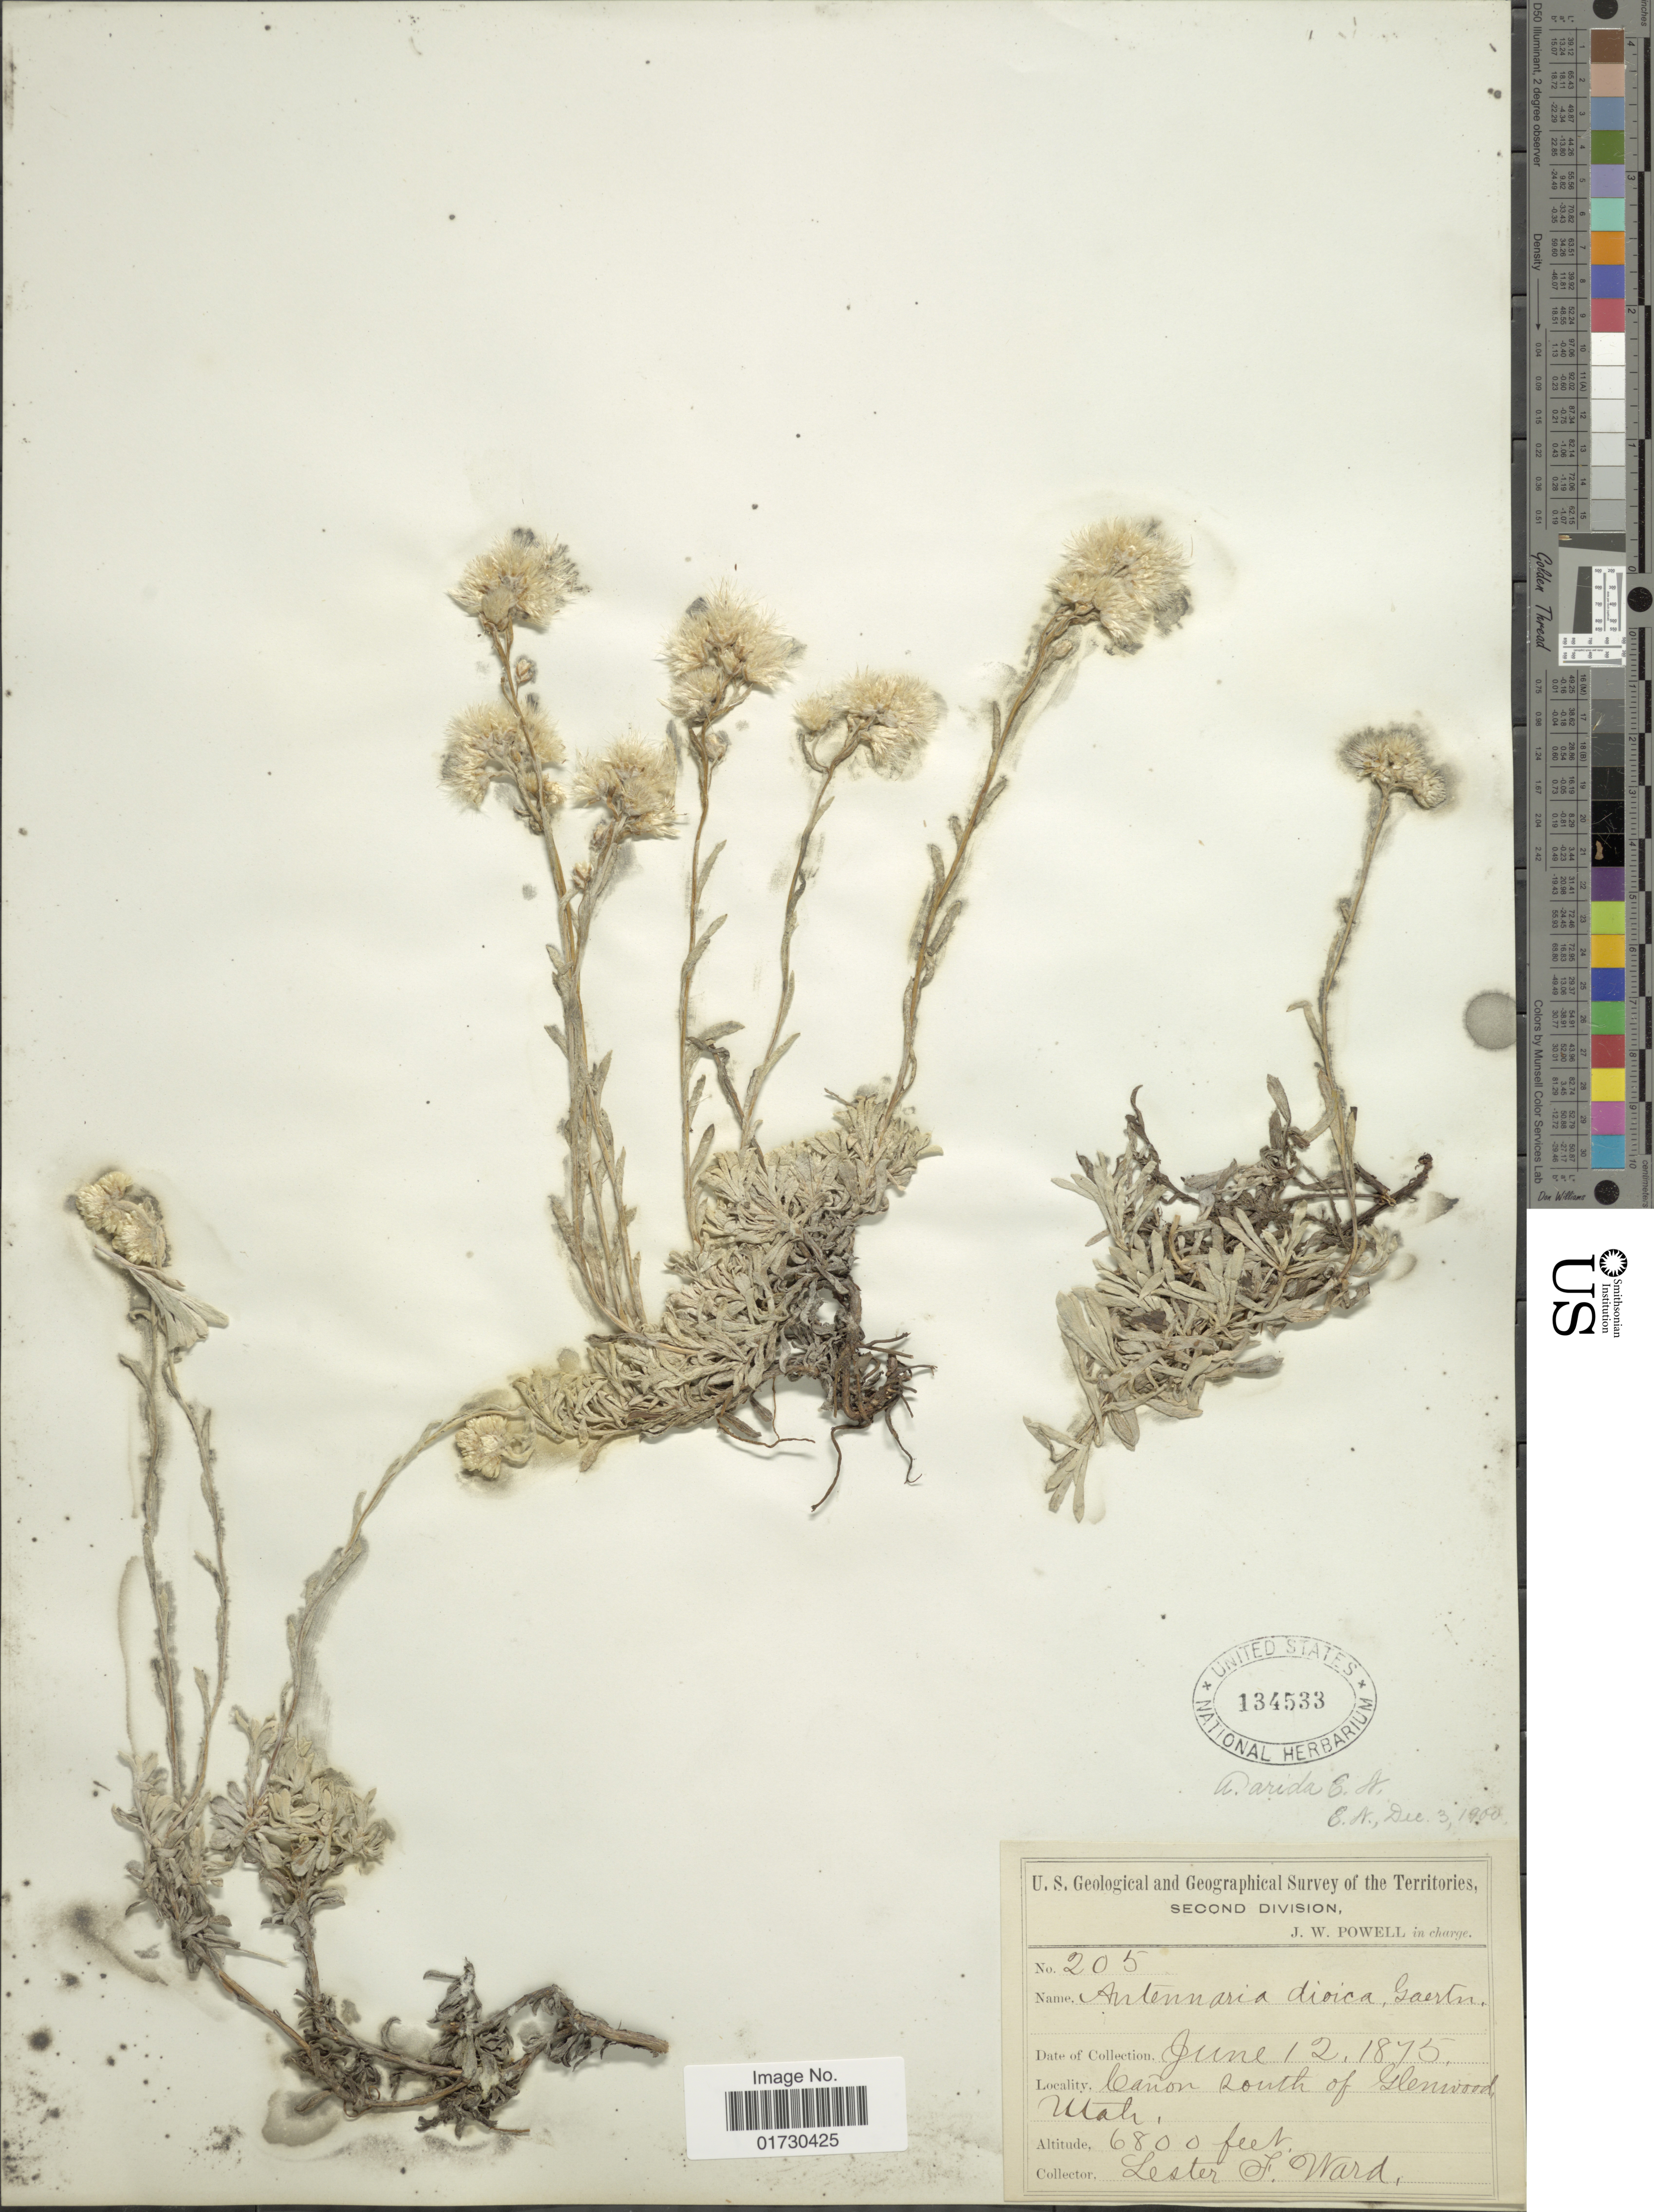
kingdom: Plantae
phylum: Tracheophyta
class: Magnoliopsida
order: Asterales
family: Asteraceae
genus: Antennaria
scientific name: Antennaria arida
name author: E.E. Nelson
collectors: L. F. Ward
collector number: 205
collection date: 1875-06-12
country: United States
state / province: Utah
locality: Canon south of Glenwood, Utah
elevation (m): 2073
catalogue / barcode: US 134533